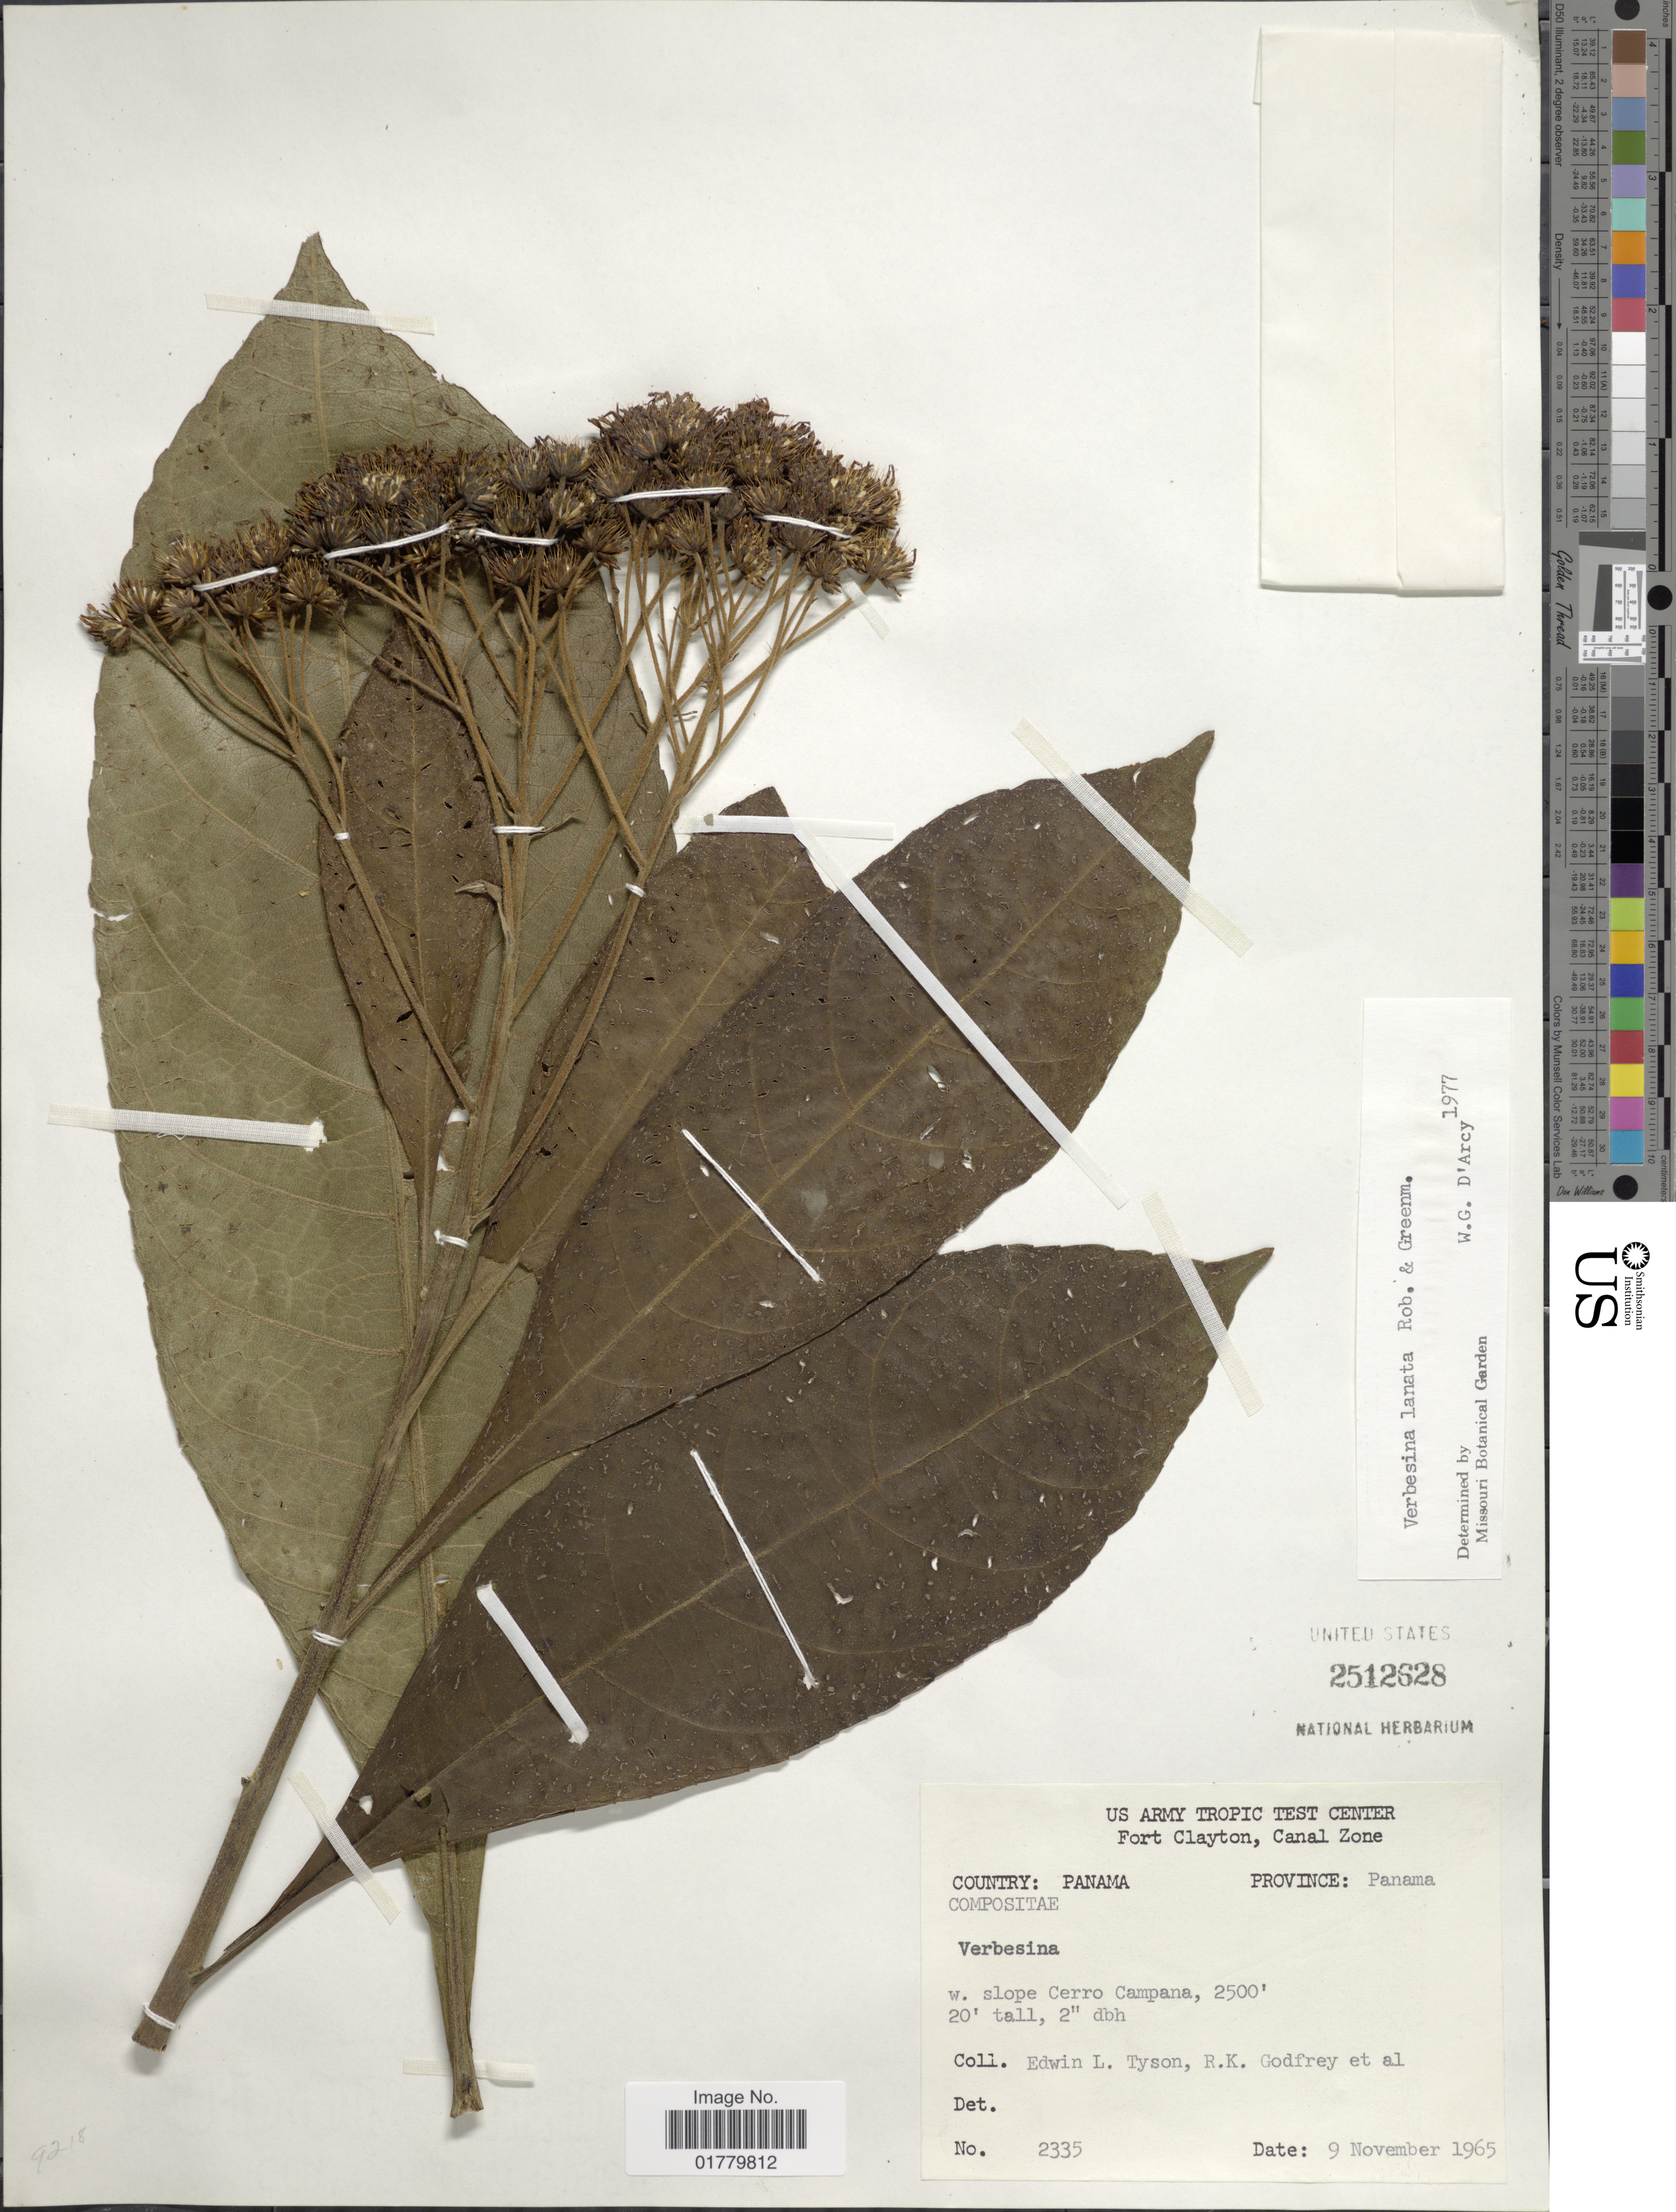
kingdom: Plantae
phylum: Tracheophyta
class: Magnoliopsida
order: Asterales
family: Asteraceae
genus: Verbesina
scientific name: Verbesina lanata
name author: B.L. Rob. & Greenm.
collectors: E. L. Tyson, R. K. Godfrey & et al.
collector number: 2335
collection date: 1965-11-09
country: Panama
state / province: Panamá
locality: Fort Clayton, Canal Zone. Country: Panama. Province: Panama.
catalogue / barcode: US 2512628